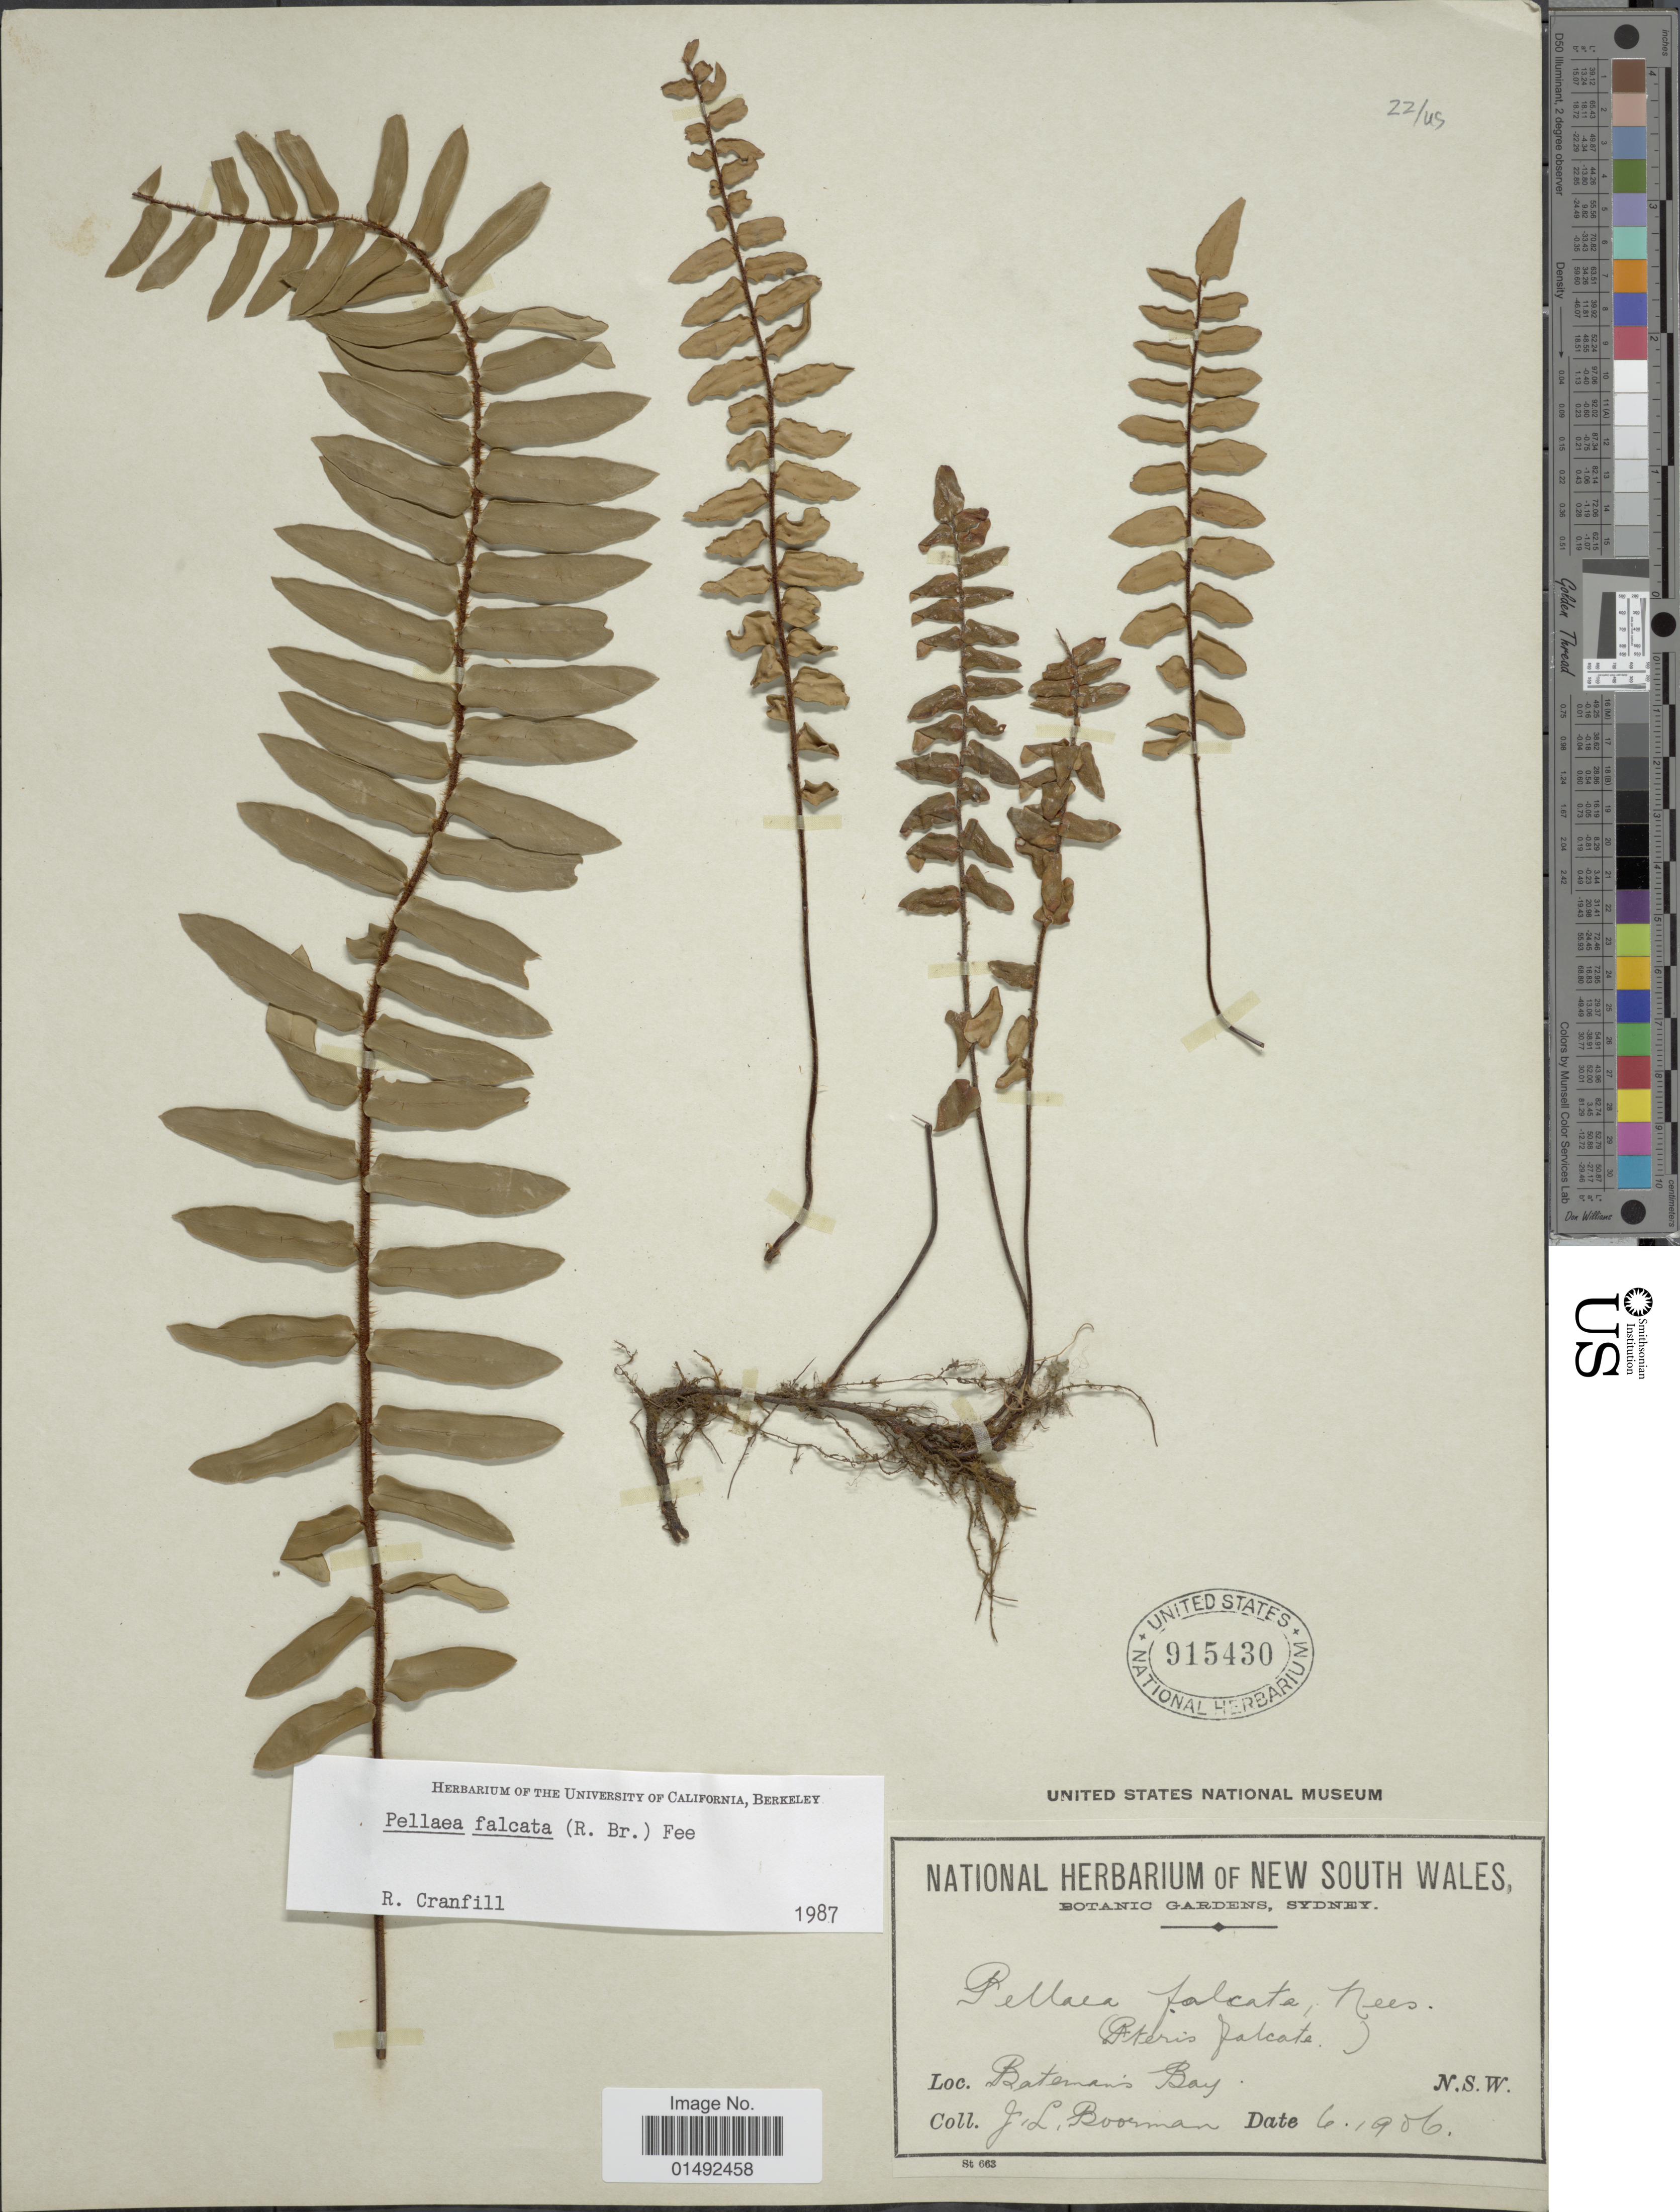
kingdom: Plantae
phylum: Tracheophyta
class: Polypodiopsida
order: Polypodiales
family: Pteridaceae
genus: Pellaea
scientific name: Pellaea falcata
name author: Fée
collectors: J. Boorman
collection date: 1906-06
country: Australia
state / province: New South Wales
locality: Bateman's Bay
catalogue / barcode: US 915430